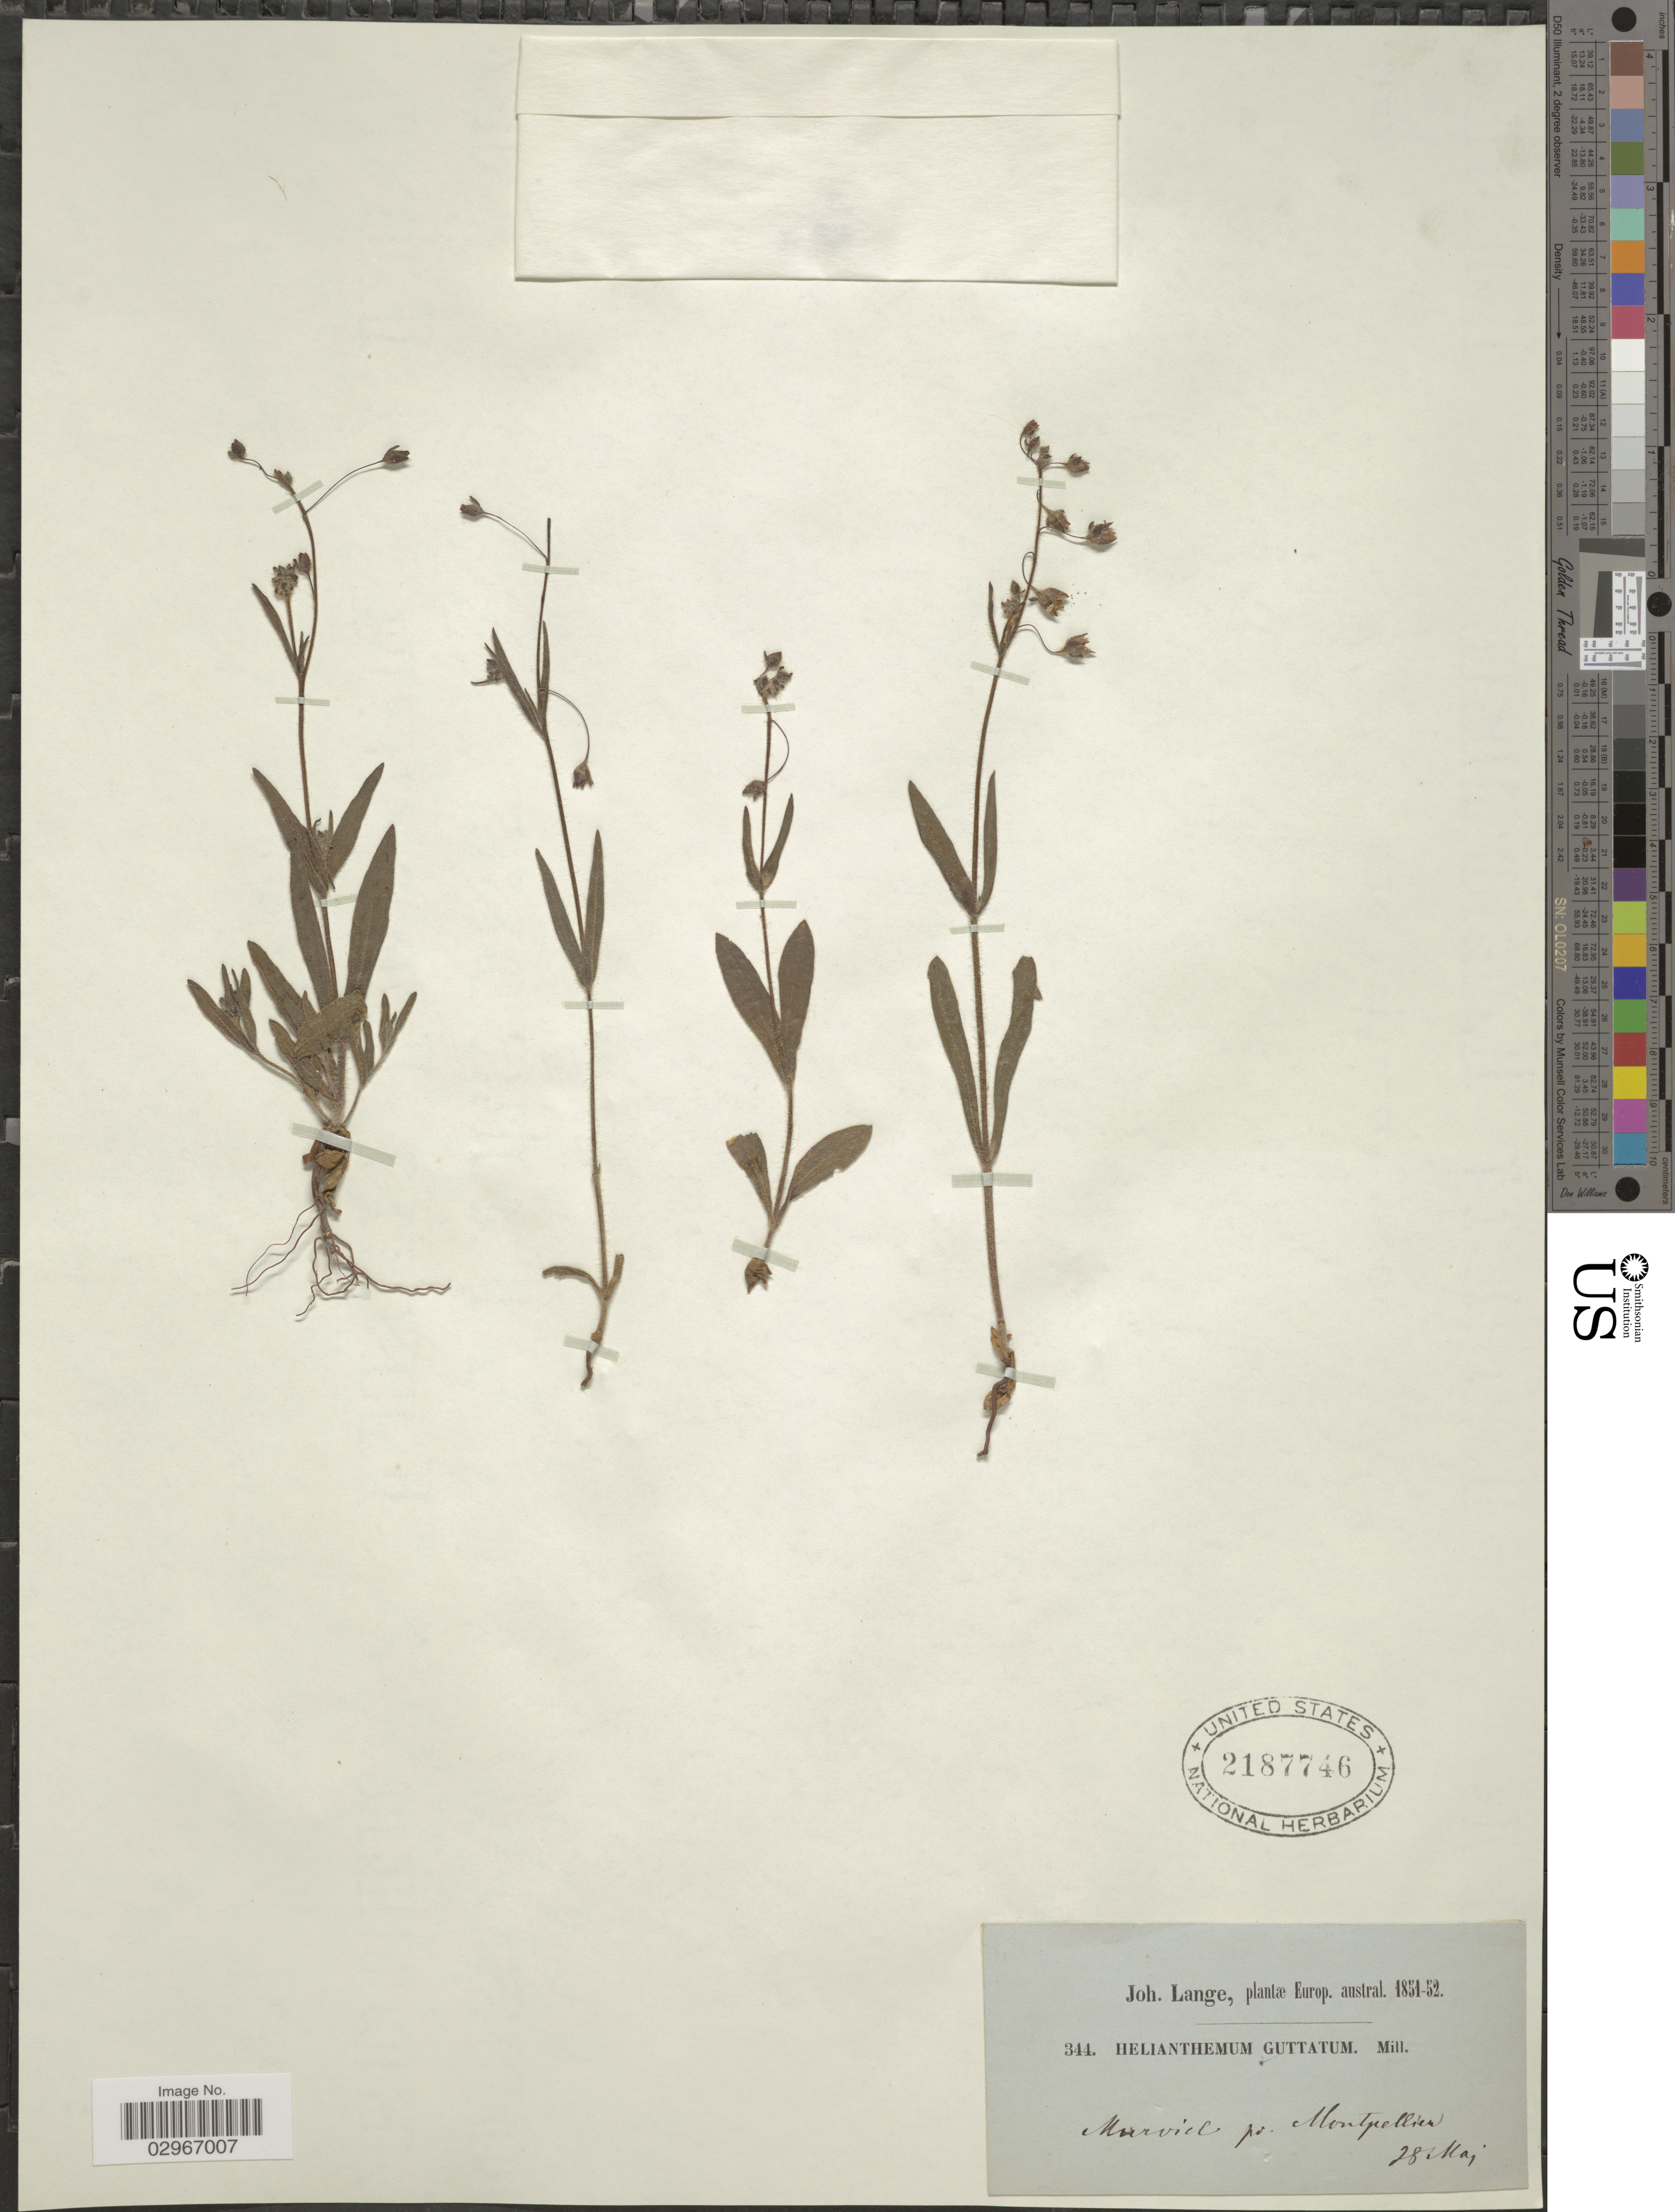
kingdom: Plantae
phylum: Tracheophyta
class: Magnoliopsida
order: Malvales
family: Cistaceae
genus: Helianthemum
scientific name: Helianthemum guttatum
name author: (L.) Mill.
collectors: J. M. C. Lange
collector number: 344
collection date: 1851-05-28/1852-05-28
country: France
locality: Europ. austral. Murviel pr. Montpellier.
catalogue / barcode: US 2187746